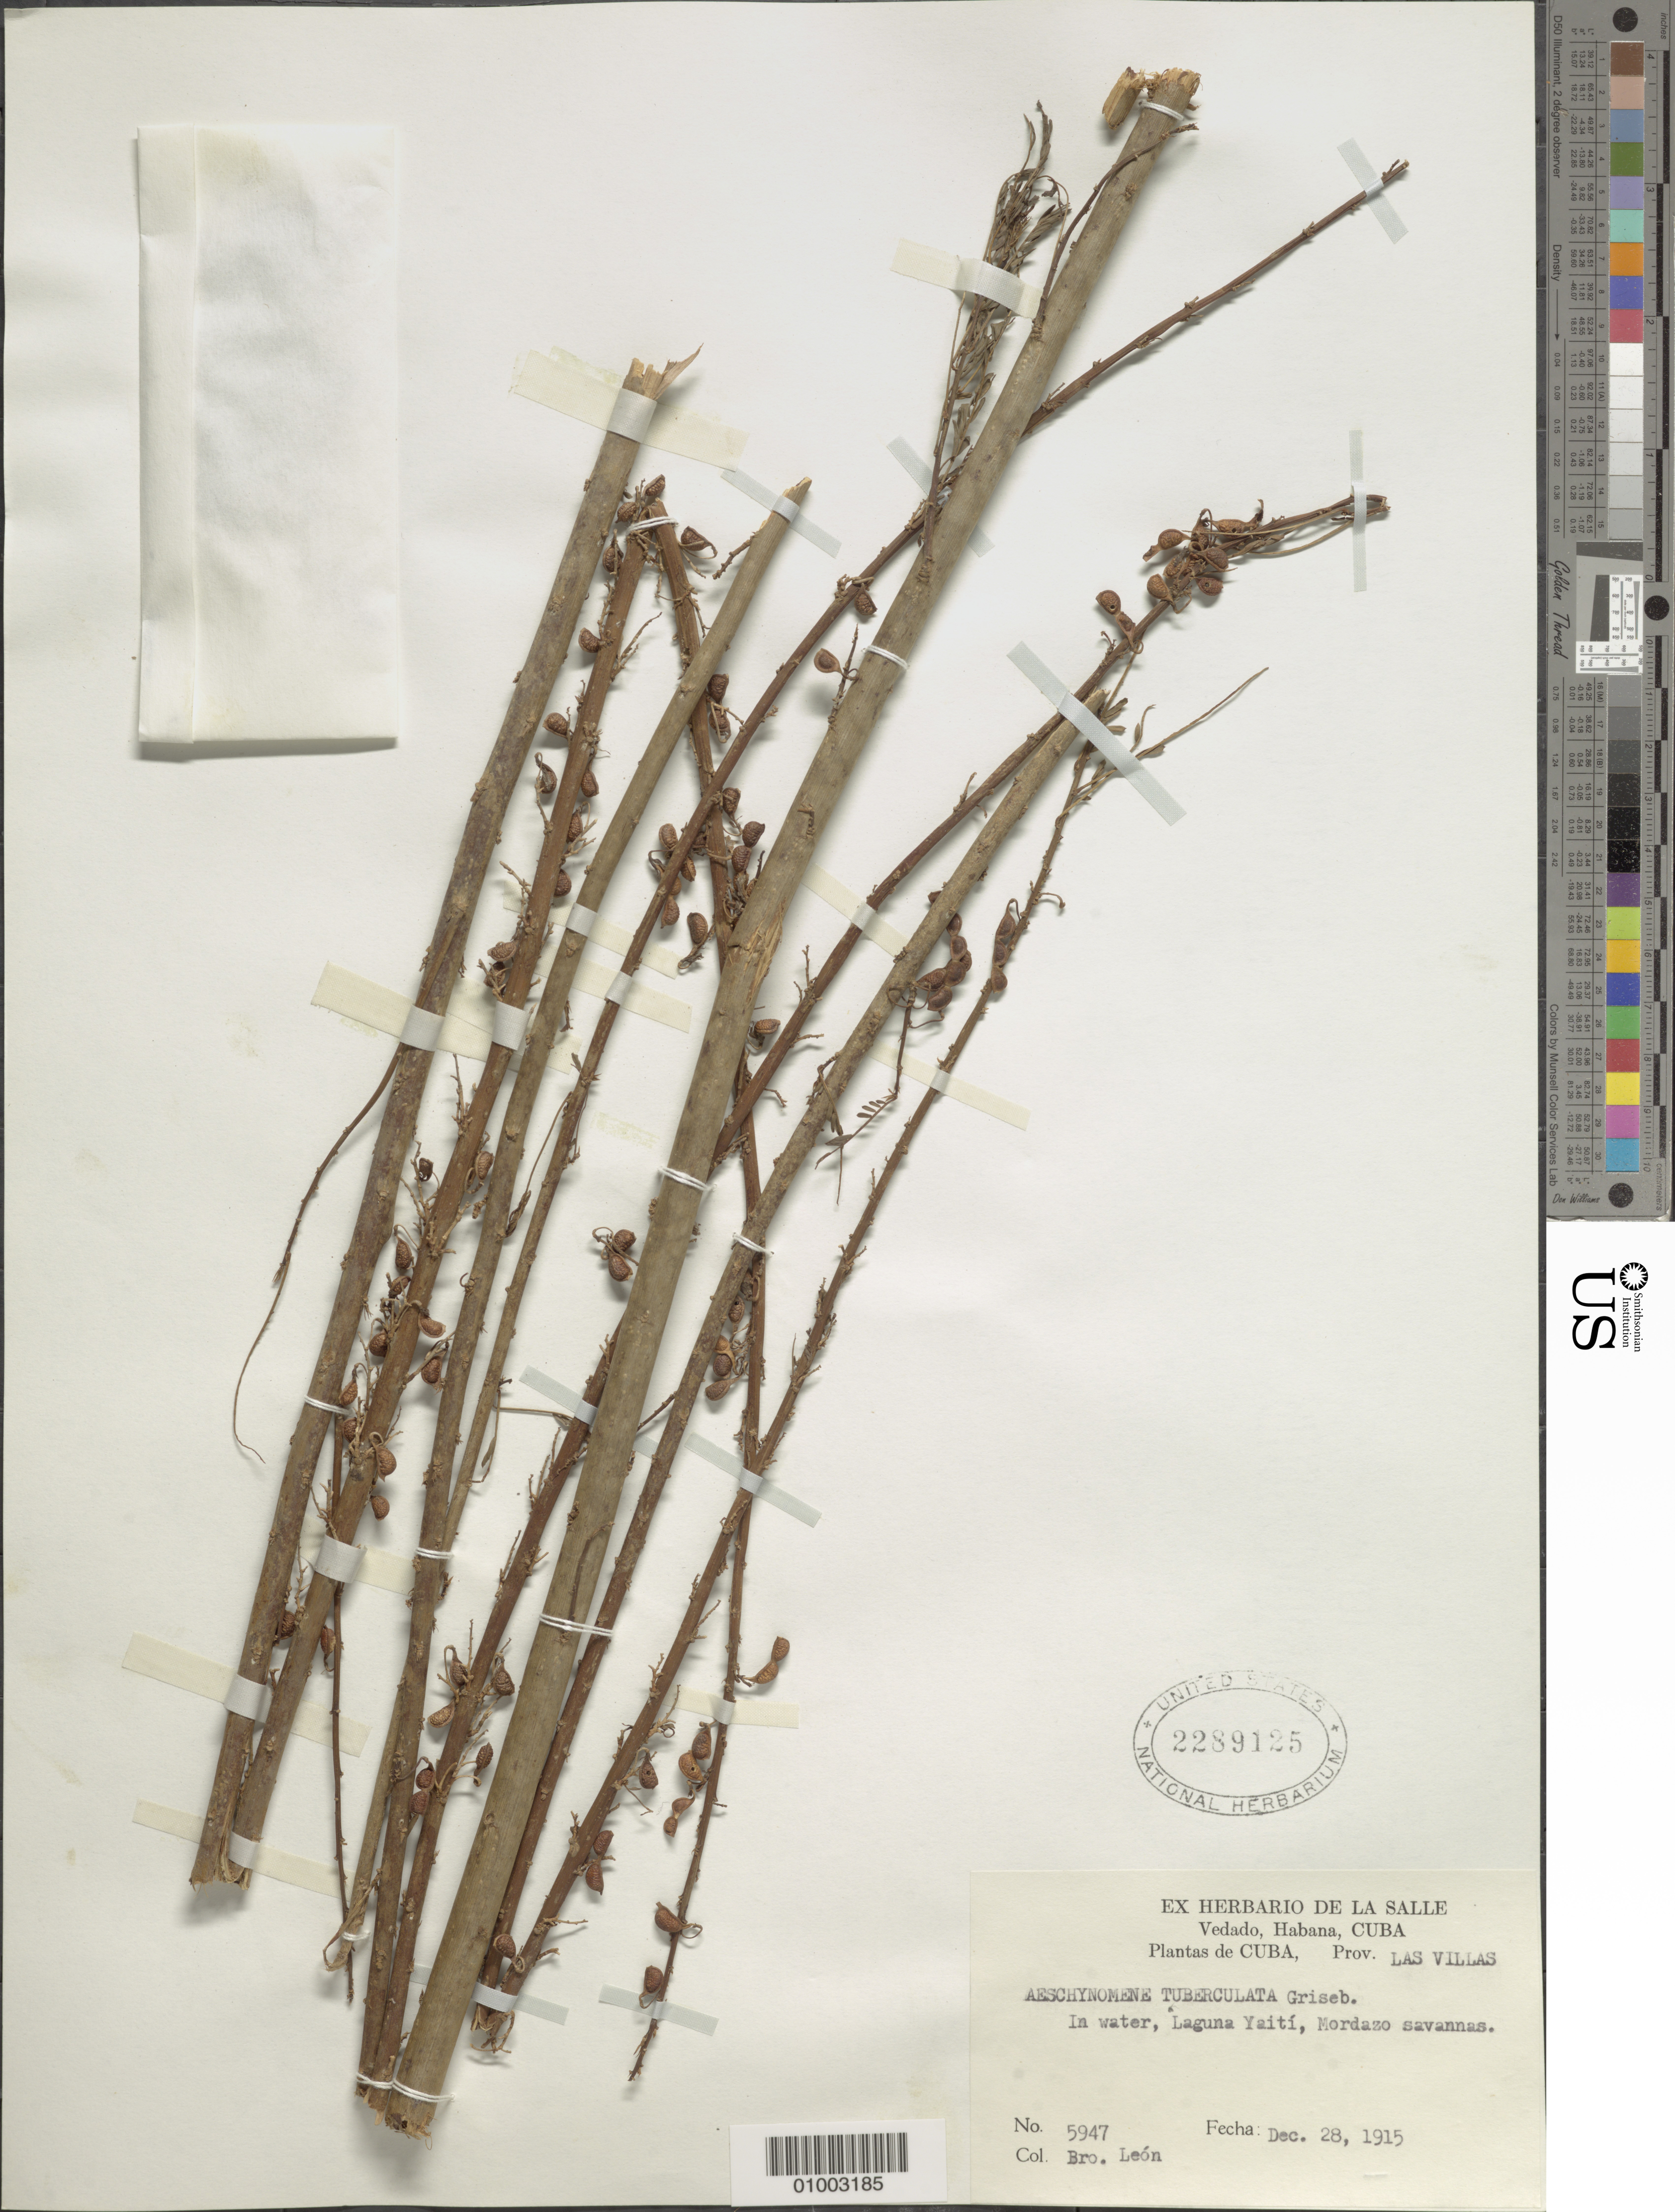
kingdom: Plantae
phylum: Tracheophyta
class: Magnoliopsida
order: Fabales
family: Fabaceae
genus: Aeschynomene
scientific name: Aeschynomene fluminensis var. tuberculata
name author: (Griseb.) Rudd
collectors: Bro. León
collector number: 5947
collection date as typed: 28 Dec 1915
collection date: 1915-12-28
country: Cuba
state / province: Las Villas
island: Cuba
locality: In water, Laguna Yaiti, Mordazo savannas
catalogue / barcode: US 2289125